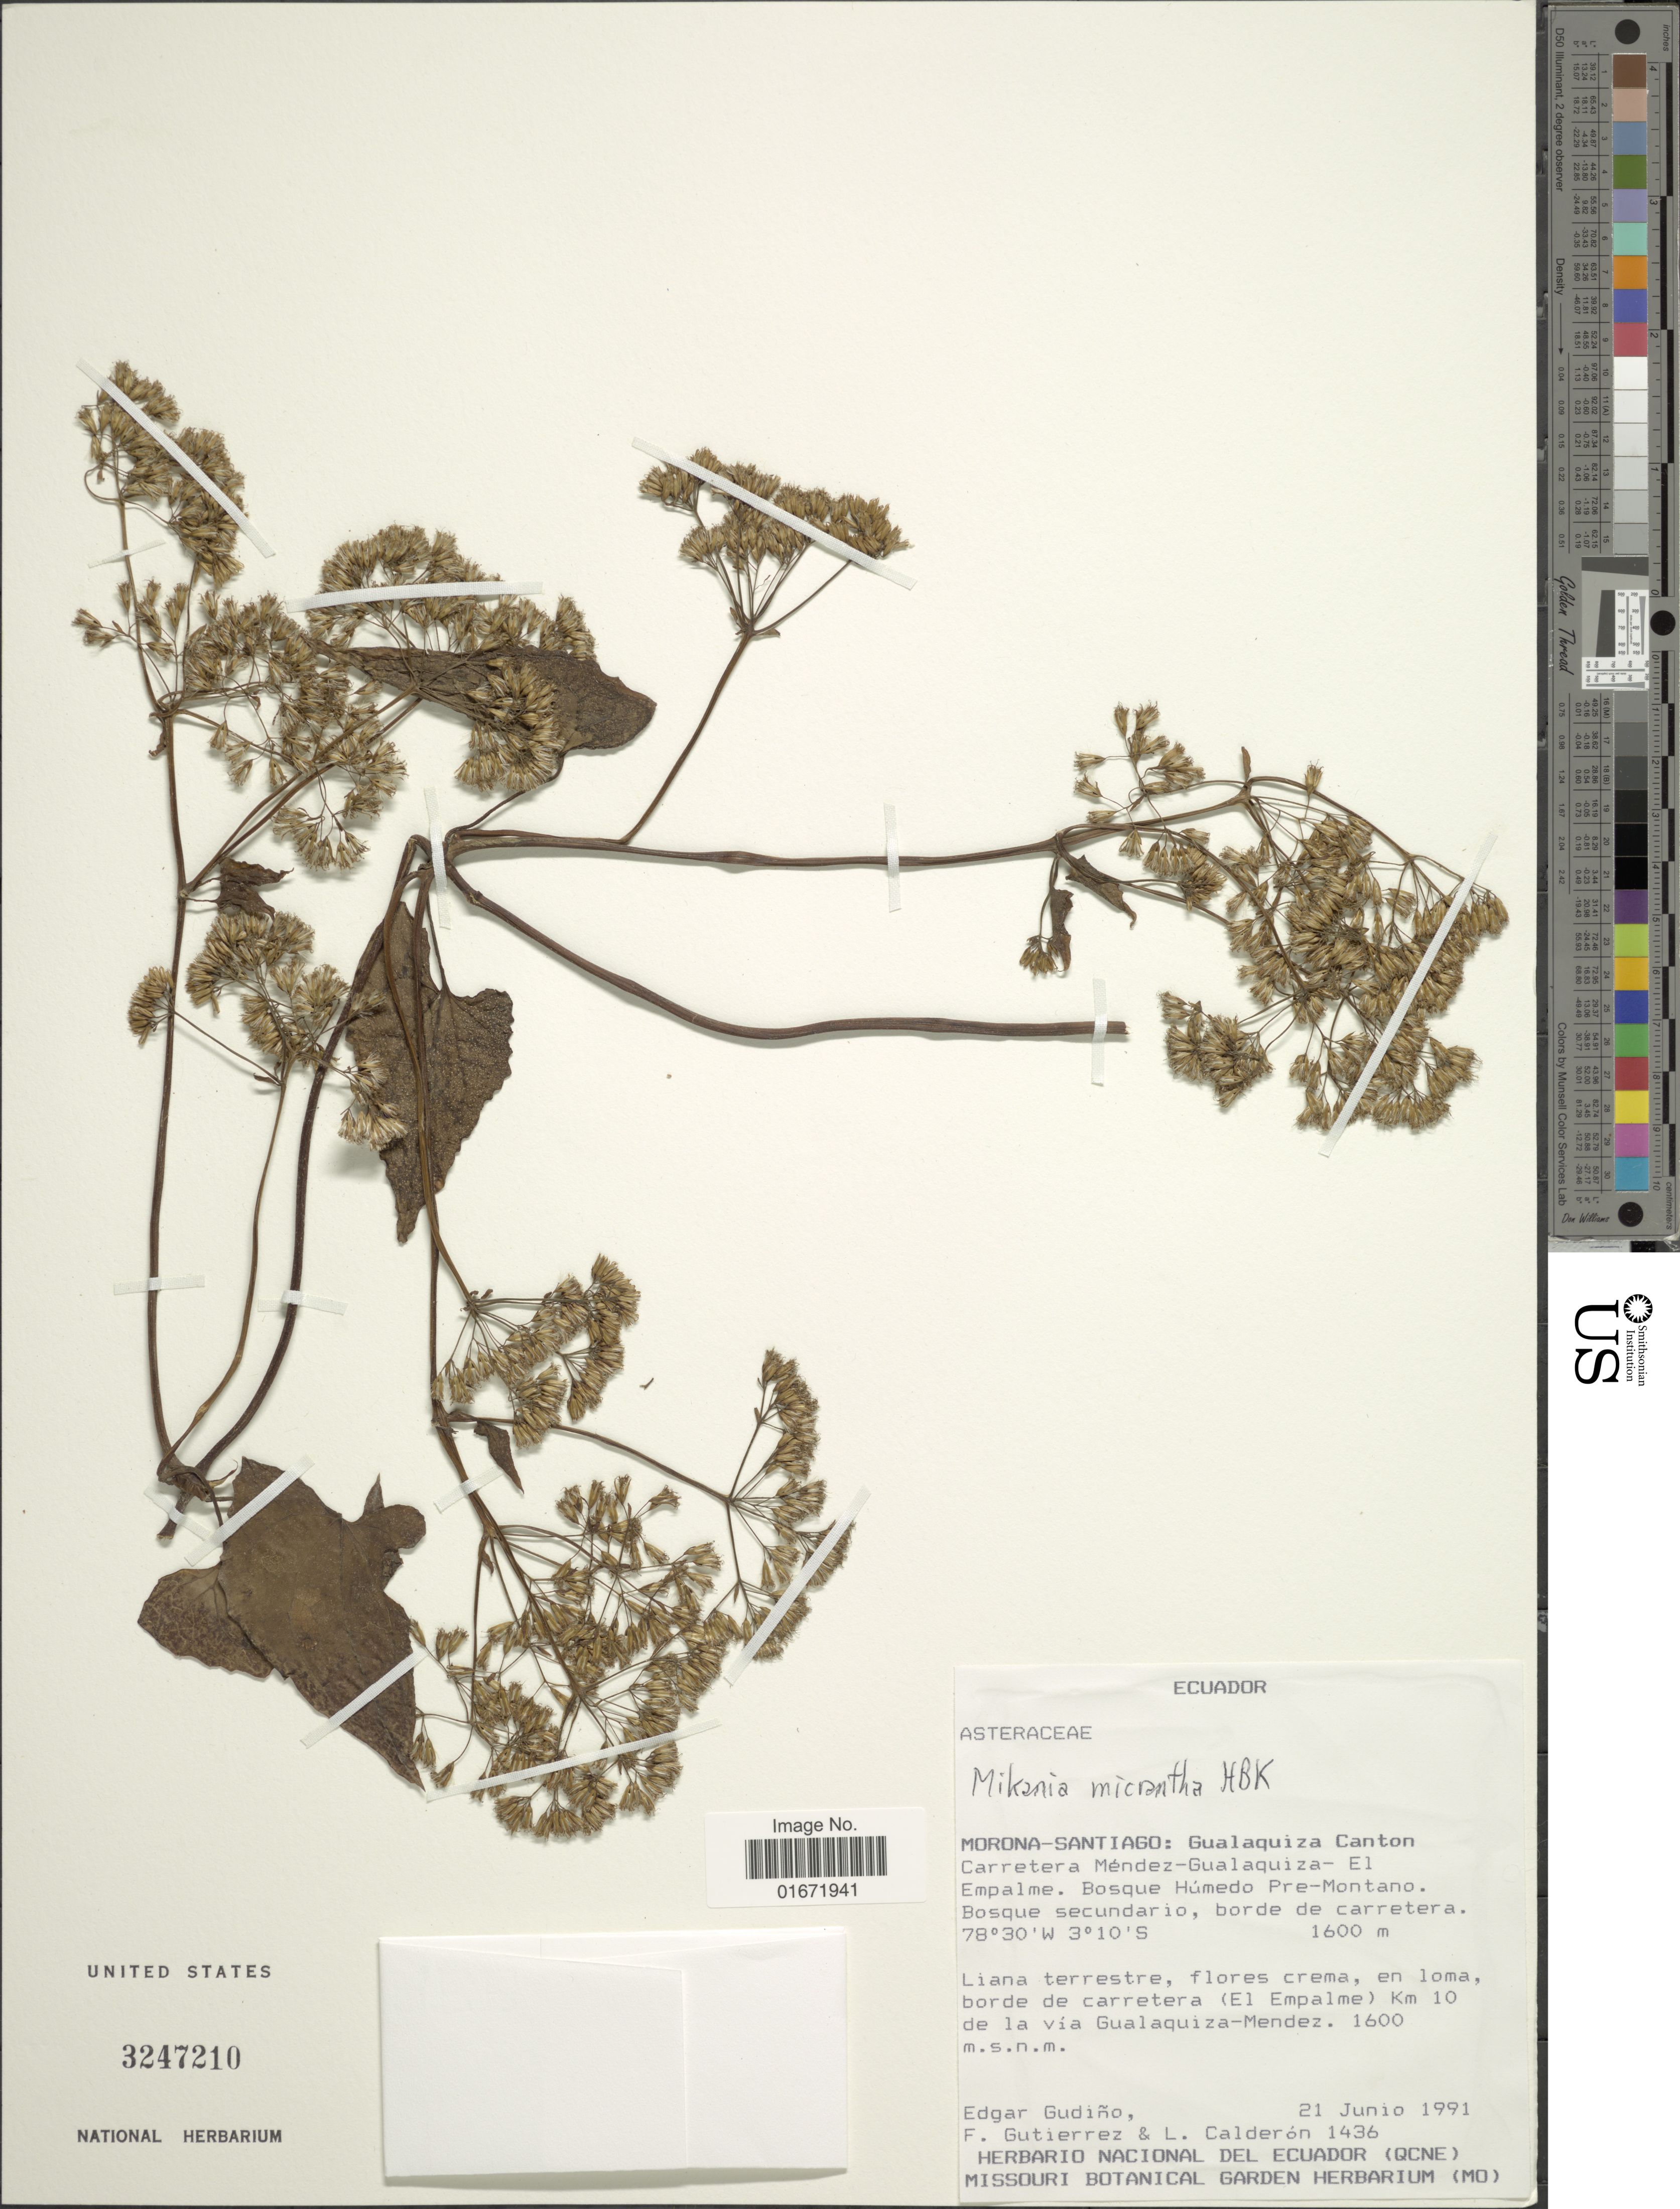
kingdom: Plantae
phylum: Tracheophyta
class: Magnoliopsida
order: Asterales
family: Asteraceae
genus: Mikania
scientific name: Mikania micrantha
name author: Kunth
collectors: E. Gudiño, F. Gutierrez & L. Calderón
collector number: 1436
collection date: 1991-06-21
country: Ecuador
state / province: Morona-Santiago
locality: Morona-Santiago: Gualaquiza Canton. Carretera Méndez-Gualaquiza-El Empalme. Bosque Húmedo Pre-Montano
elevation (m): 1600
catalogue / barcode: US 3247210